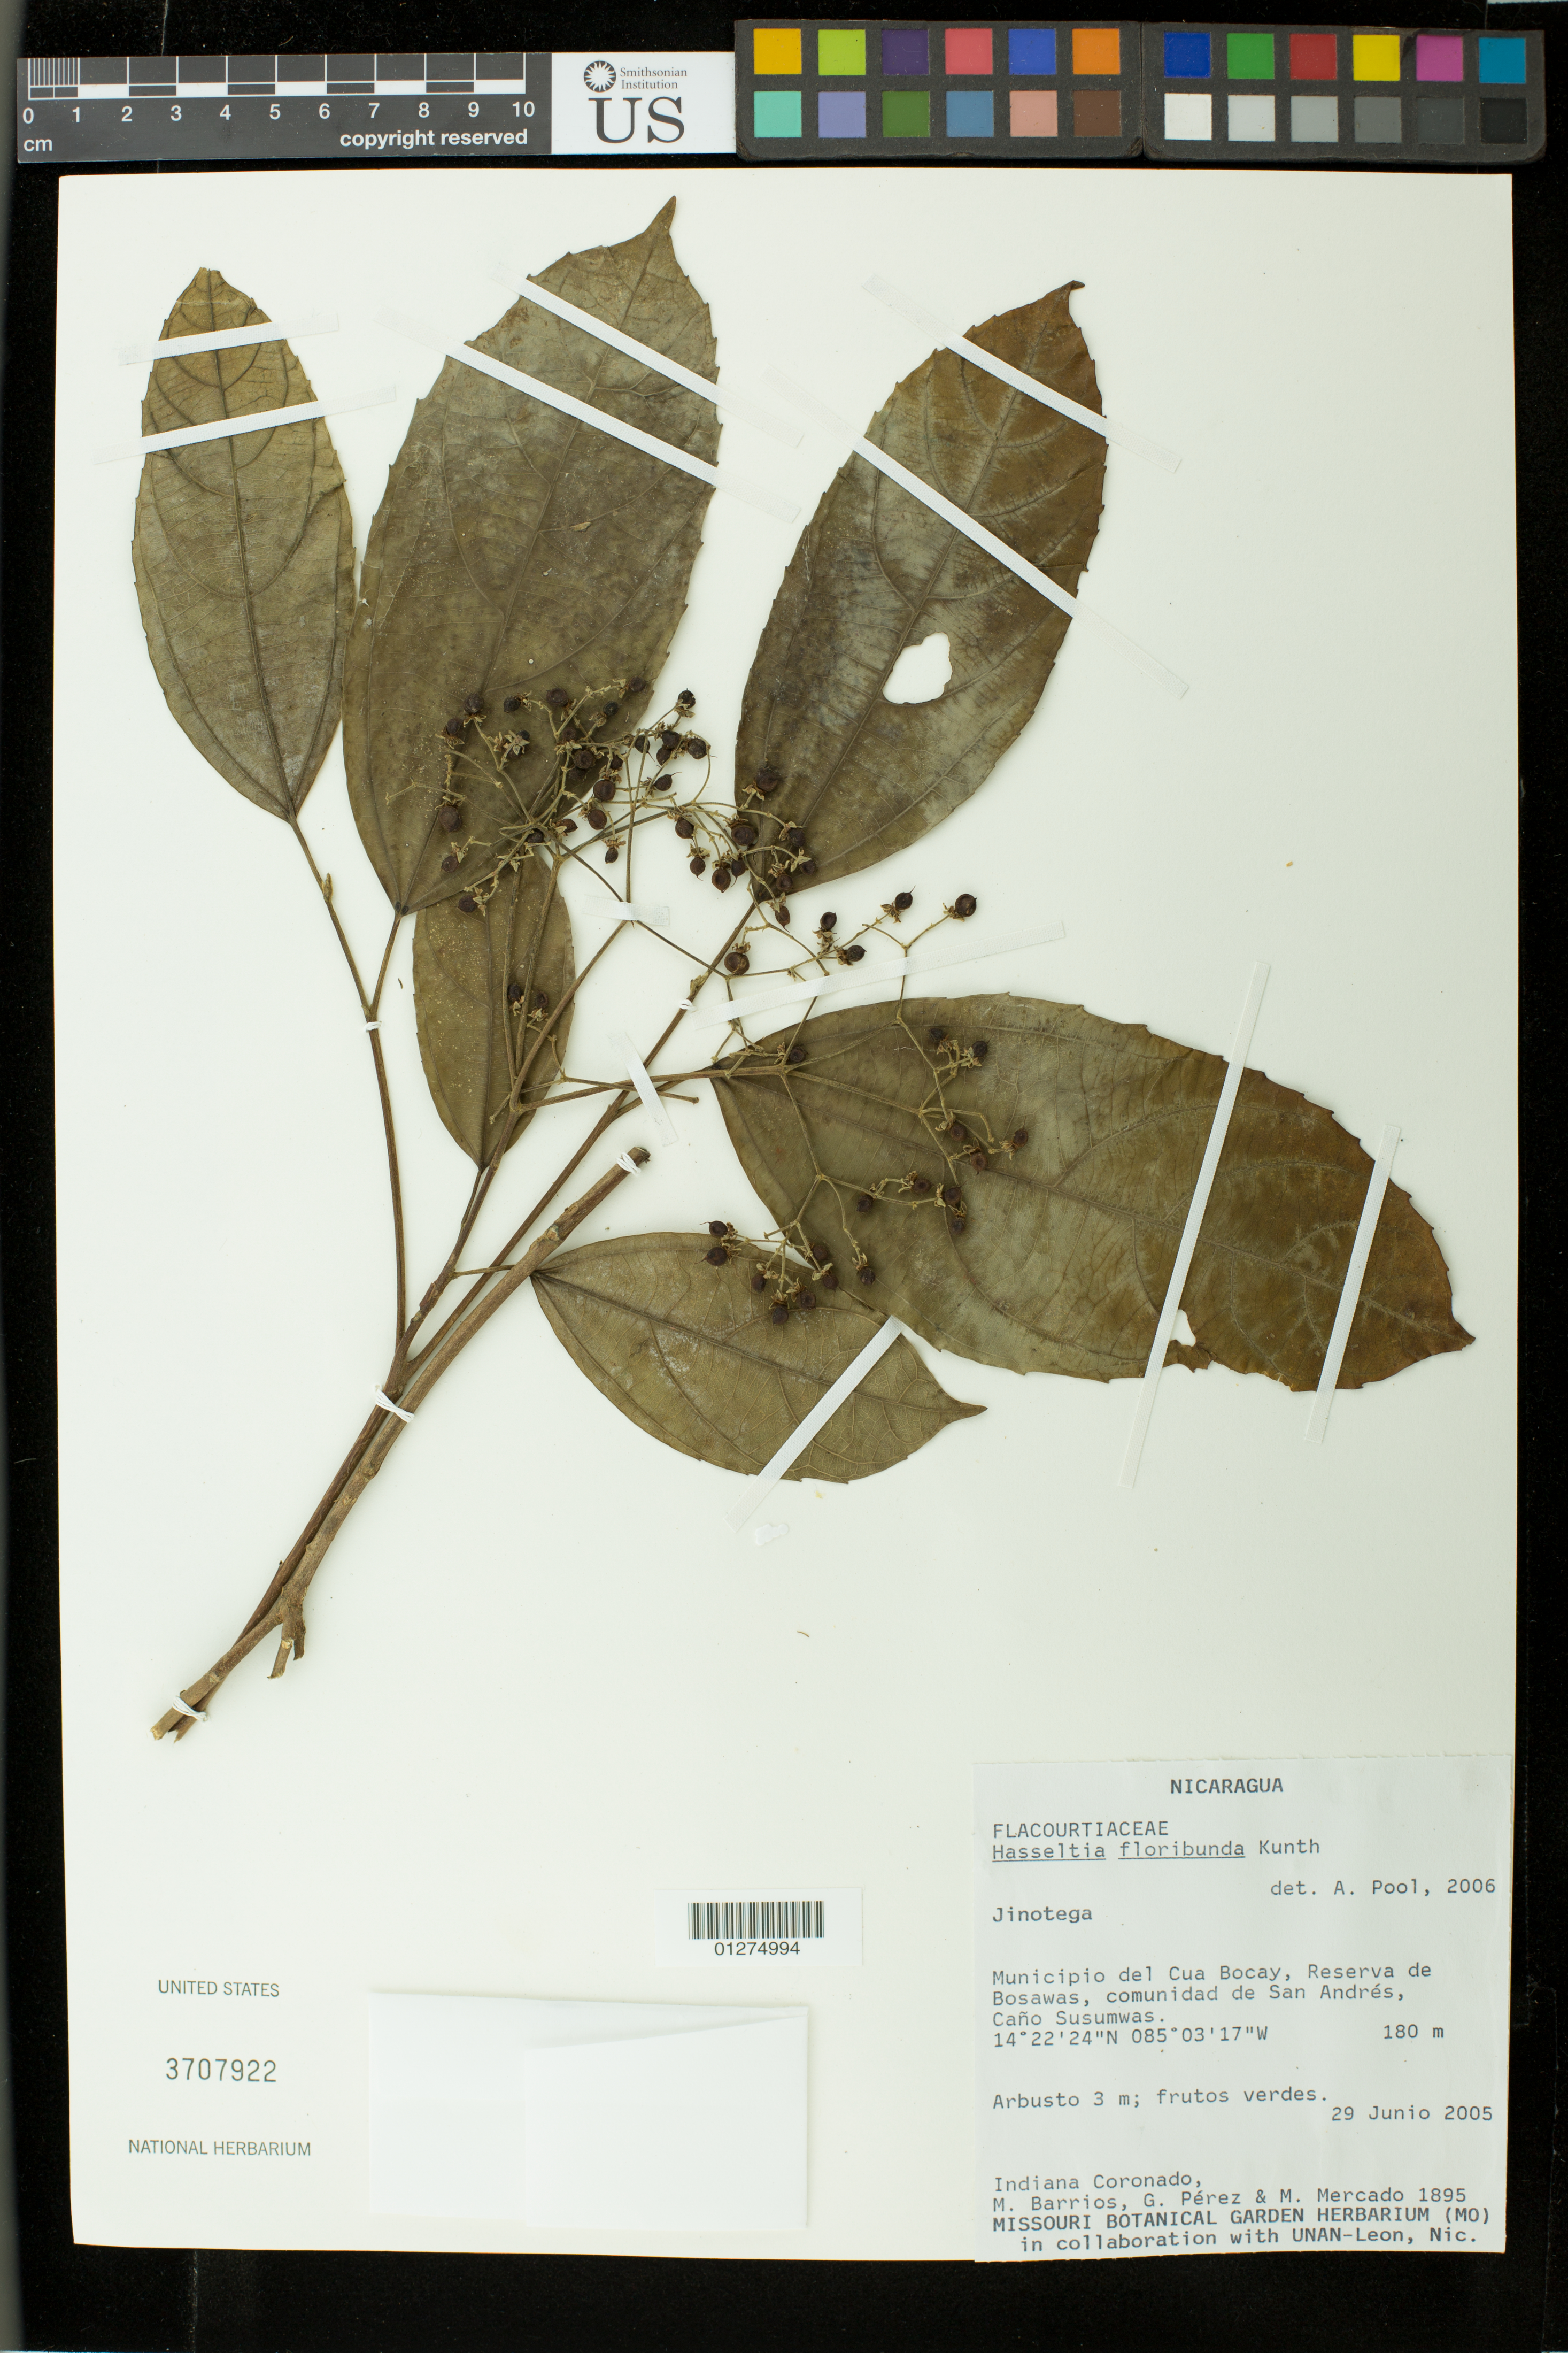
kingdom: Plantae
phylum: Tracheophyta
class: Magnoliopsida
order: Malpighiales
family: Salicaceae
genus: Hasseltia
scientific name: Hasseltia floribunda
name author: Kunth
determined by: Pool, A., (MO), Missouri Botanical Garden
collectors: I. Coronado, M. Barrios, G. Perez & M. Mercado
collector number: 1895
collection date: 2005-06-29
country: Nicaragua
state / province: Jinotega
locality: Municipio de Cua Bocay, Reserva de Bosawas, comunidad San Andres, Cano Susumwas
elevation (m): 180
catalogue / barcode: US 3707922